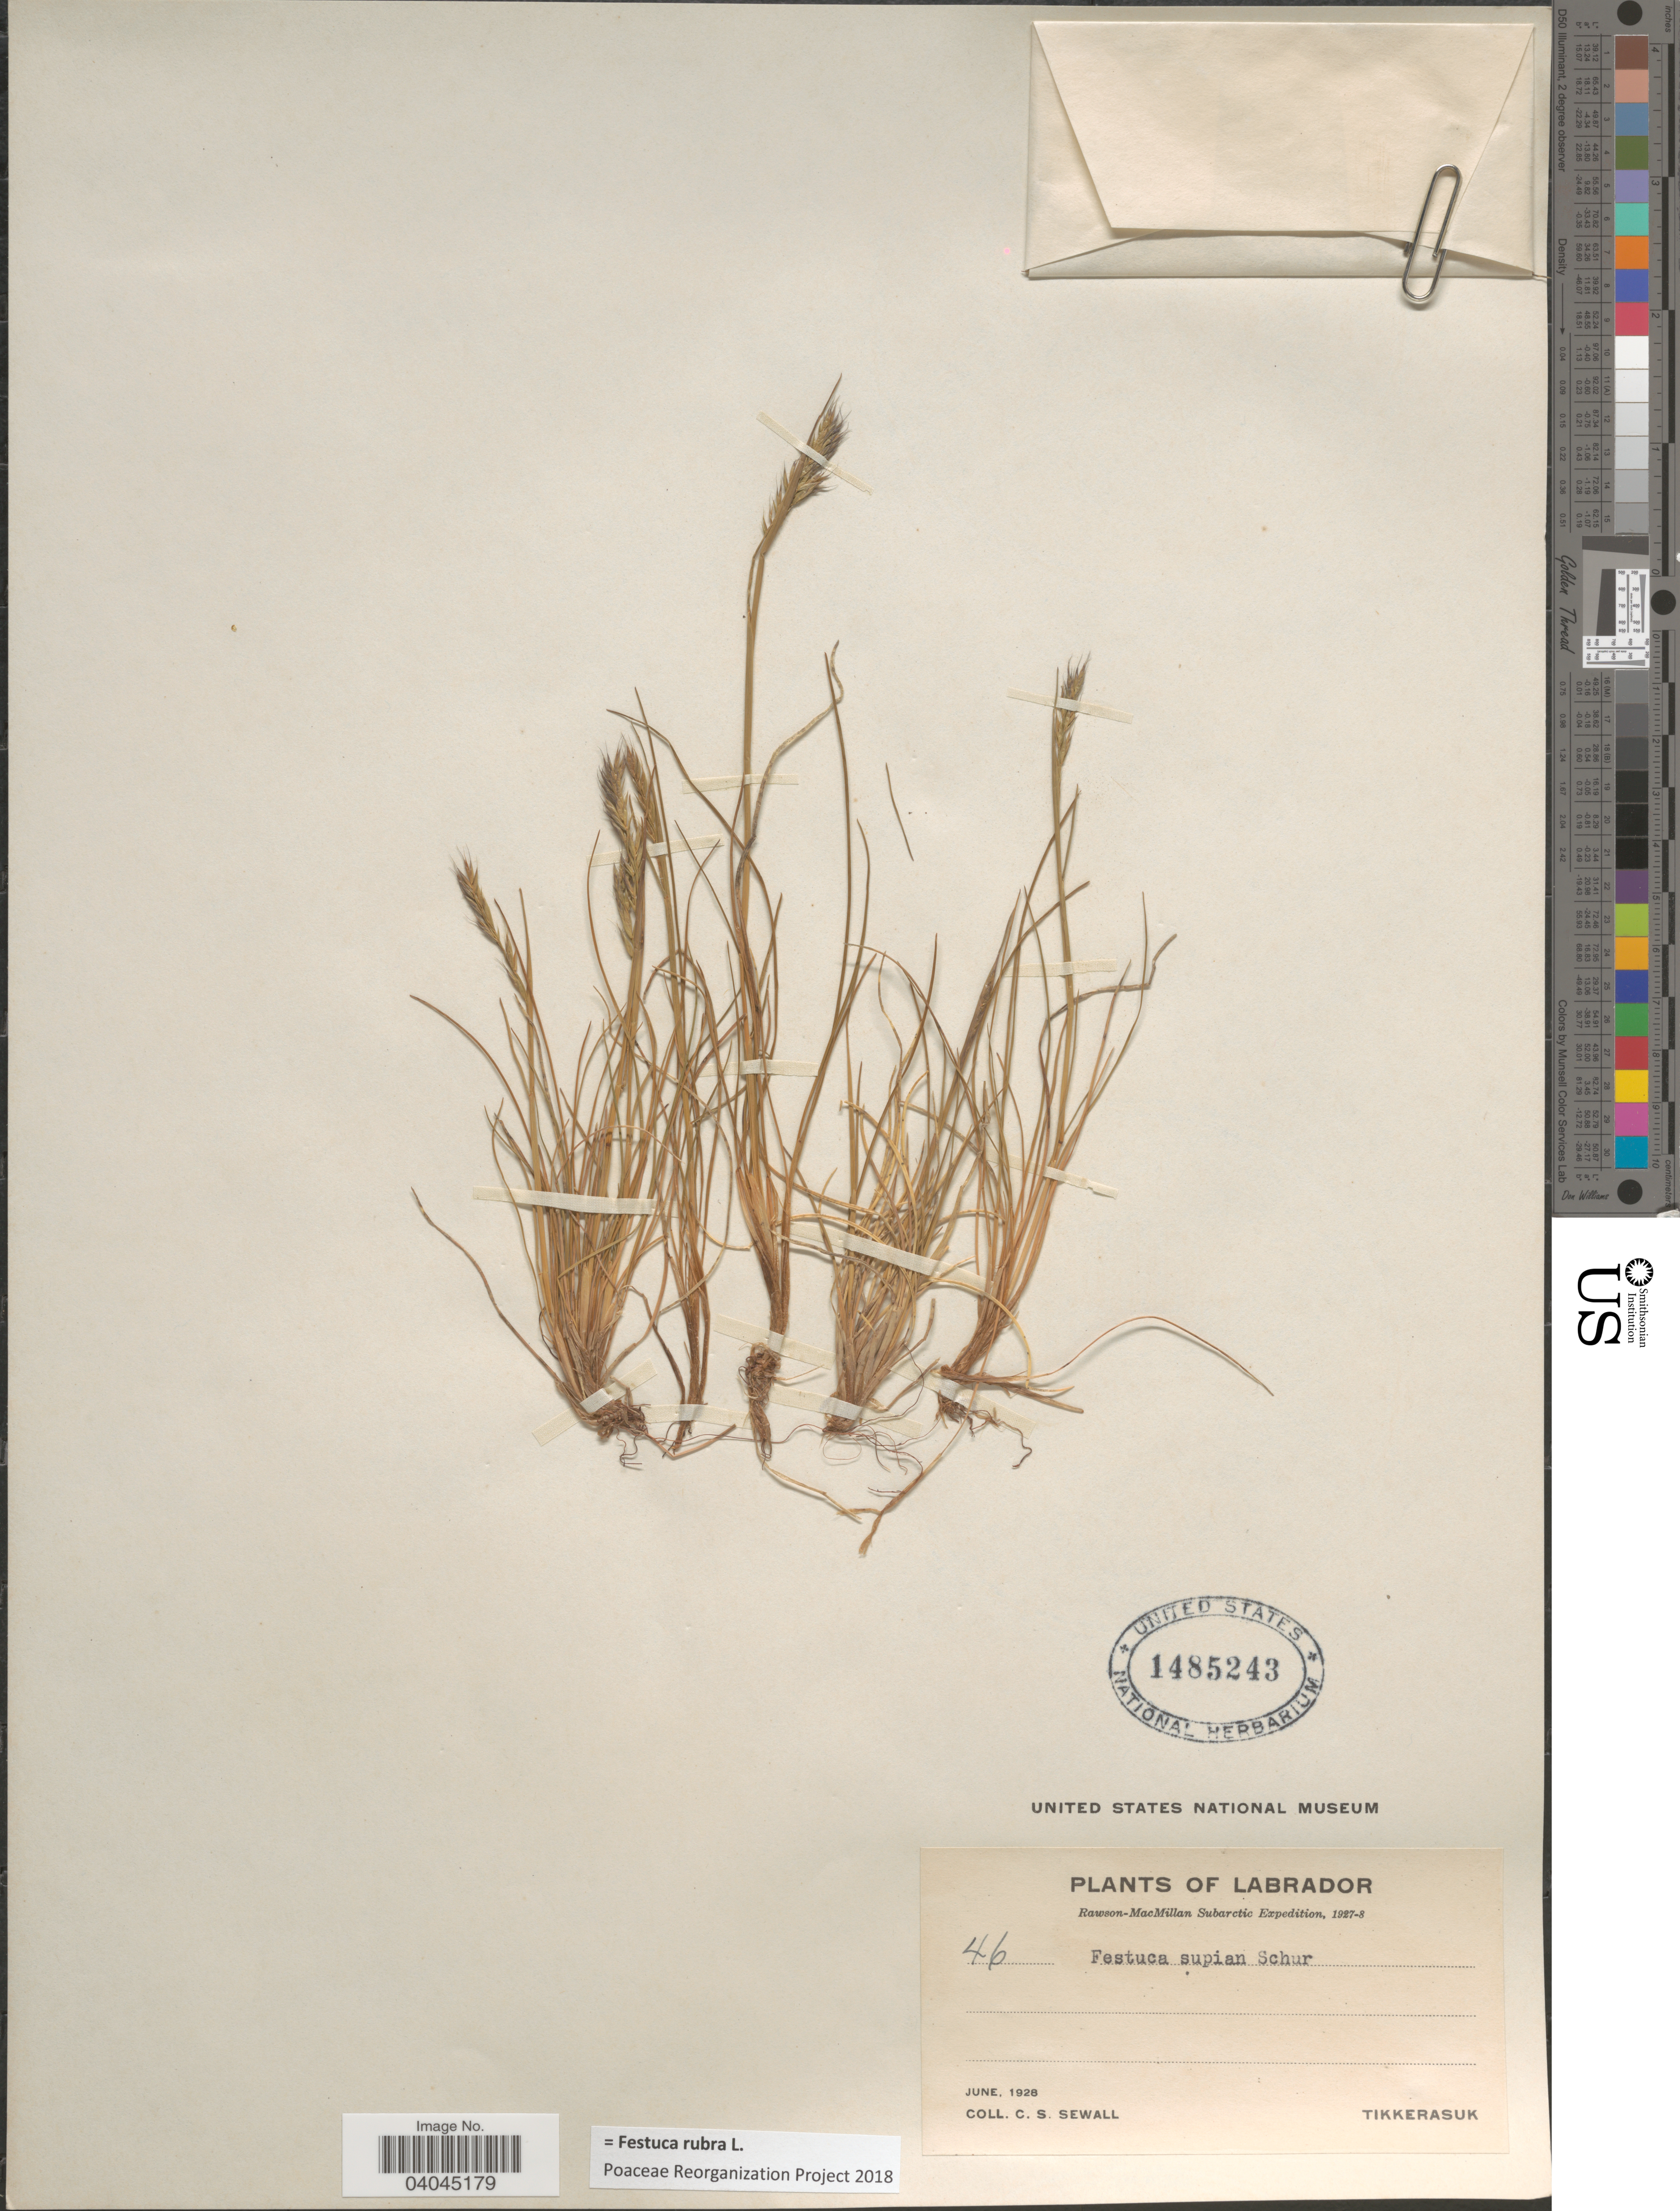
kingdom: Plantae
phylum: Tracheophyta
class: Liliopsida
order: Poales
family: Poaceae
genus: Festuca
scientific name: Festuca rubra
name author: L.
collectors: C. Sewall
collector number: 46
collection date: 1928-06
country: Canada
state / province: Newfoundland and Labrador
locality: Labrador. Tikkerasuk.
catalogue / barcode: US 1485243